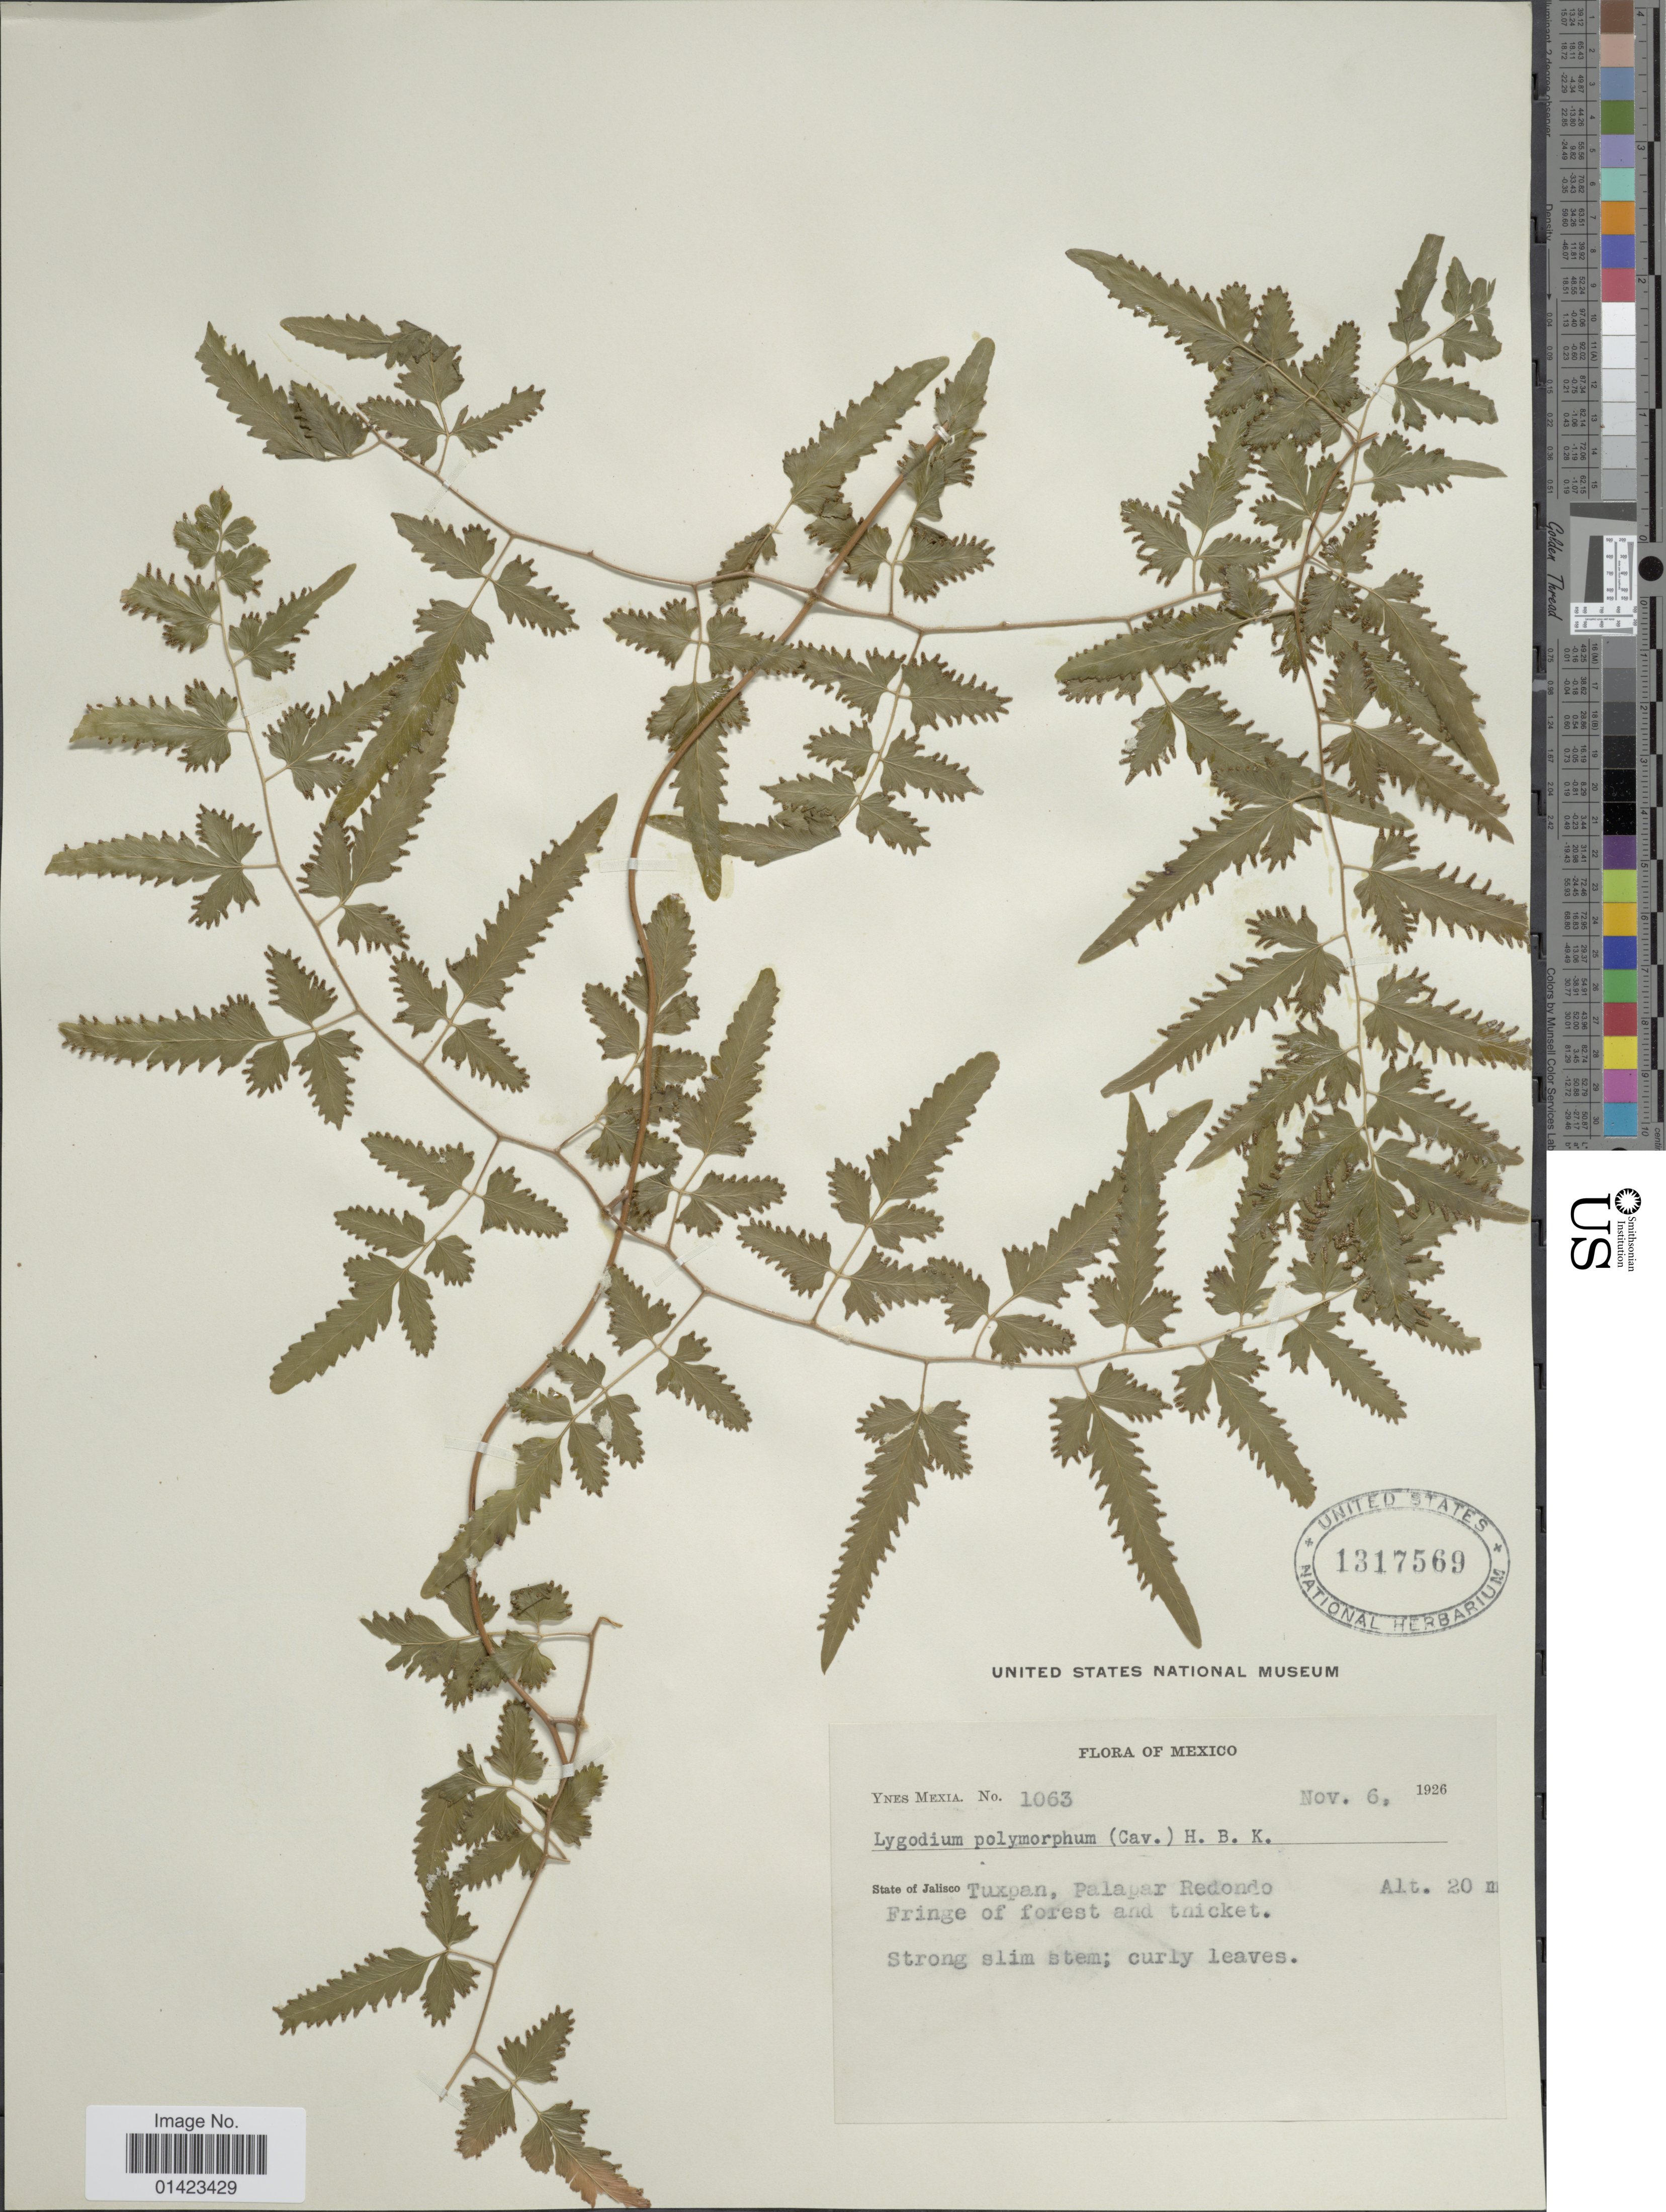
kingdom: Plantae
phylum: Tracheophyta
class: Polypodiopsida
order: Schizaeales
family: Lygodiaceae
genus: Lygodium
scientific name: Lygodium venustum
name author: Sw.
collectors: Y. Mexia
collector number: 1063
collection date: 1926-11-06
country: Mexico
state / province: Jalisco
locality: State of Jalisco Tuxpan, Palapar Redondo fringe of forest and thicket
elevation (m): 20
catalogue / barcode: US 1317569